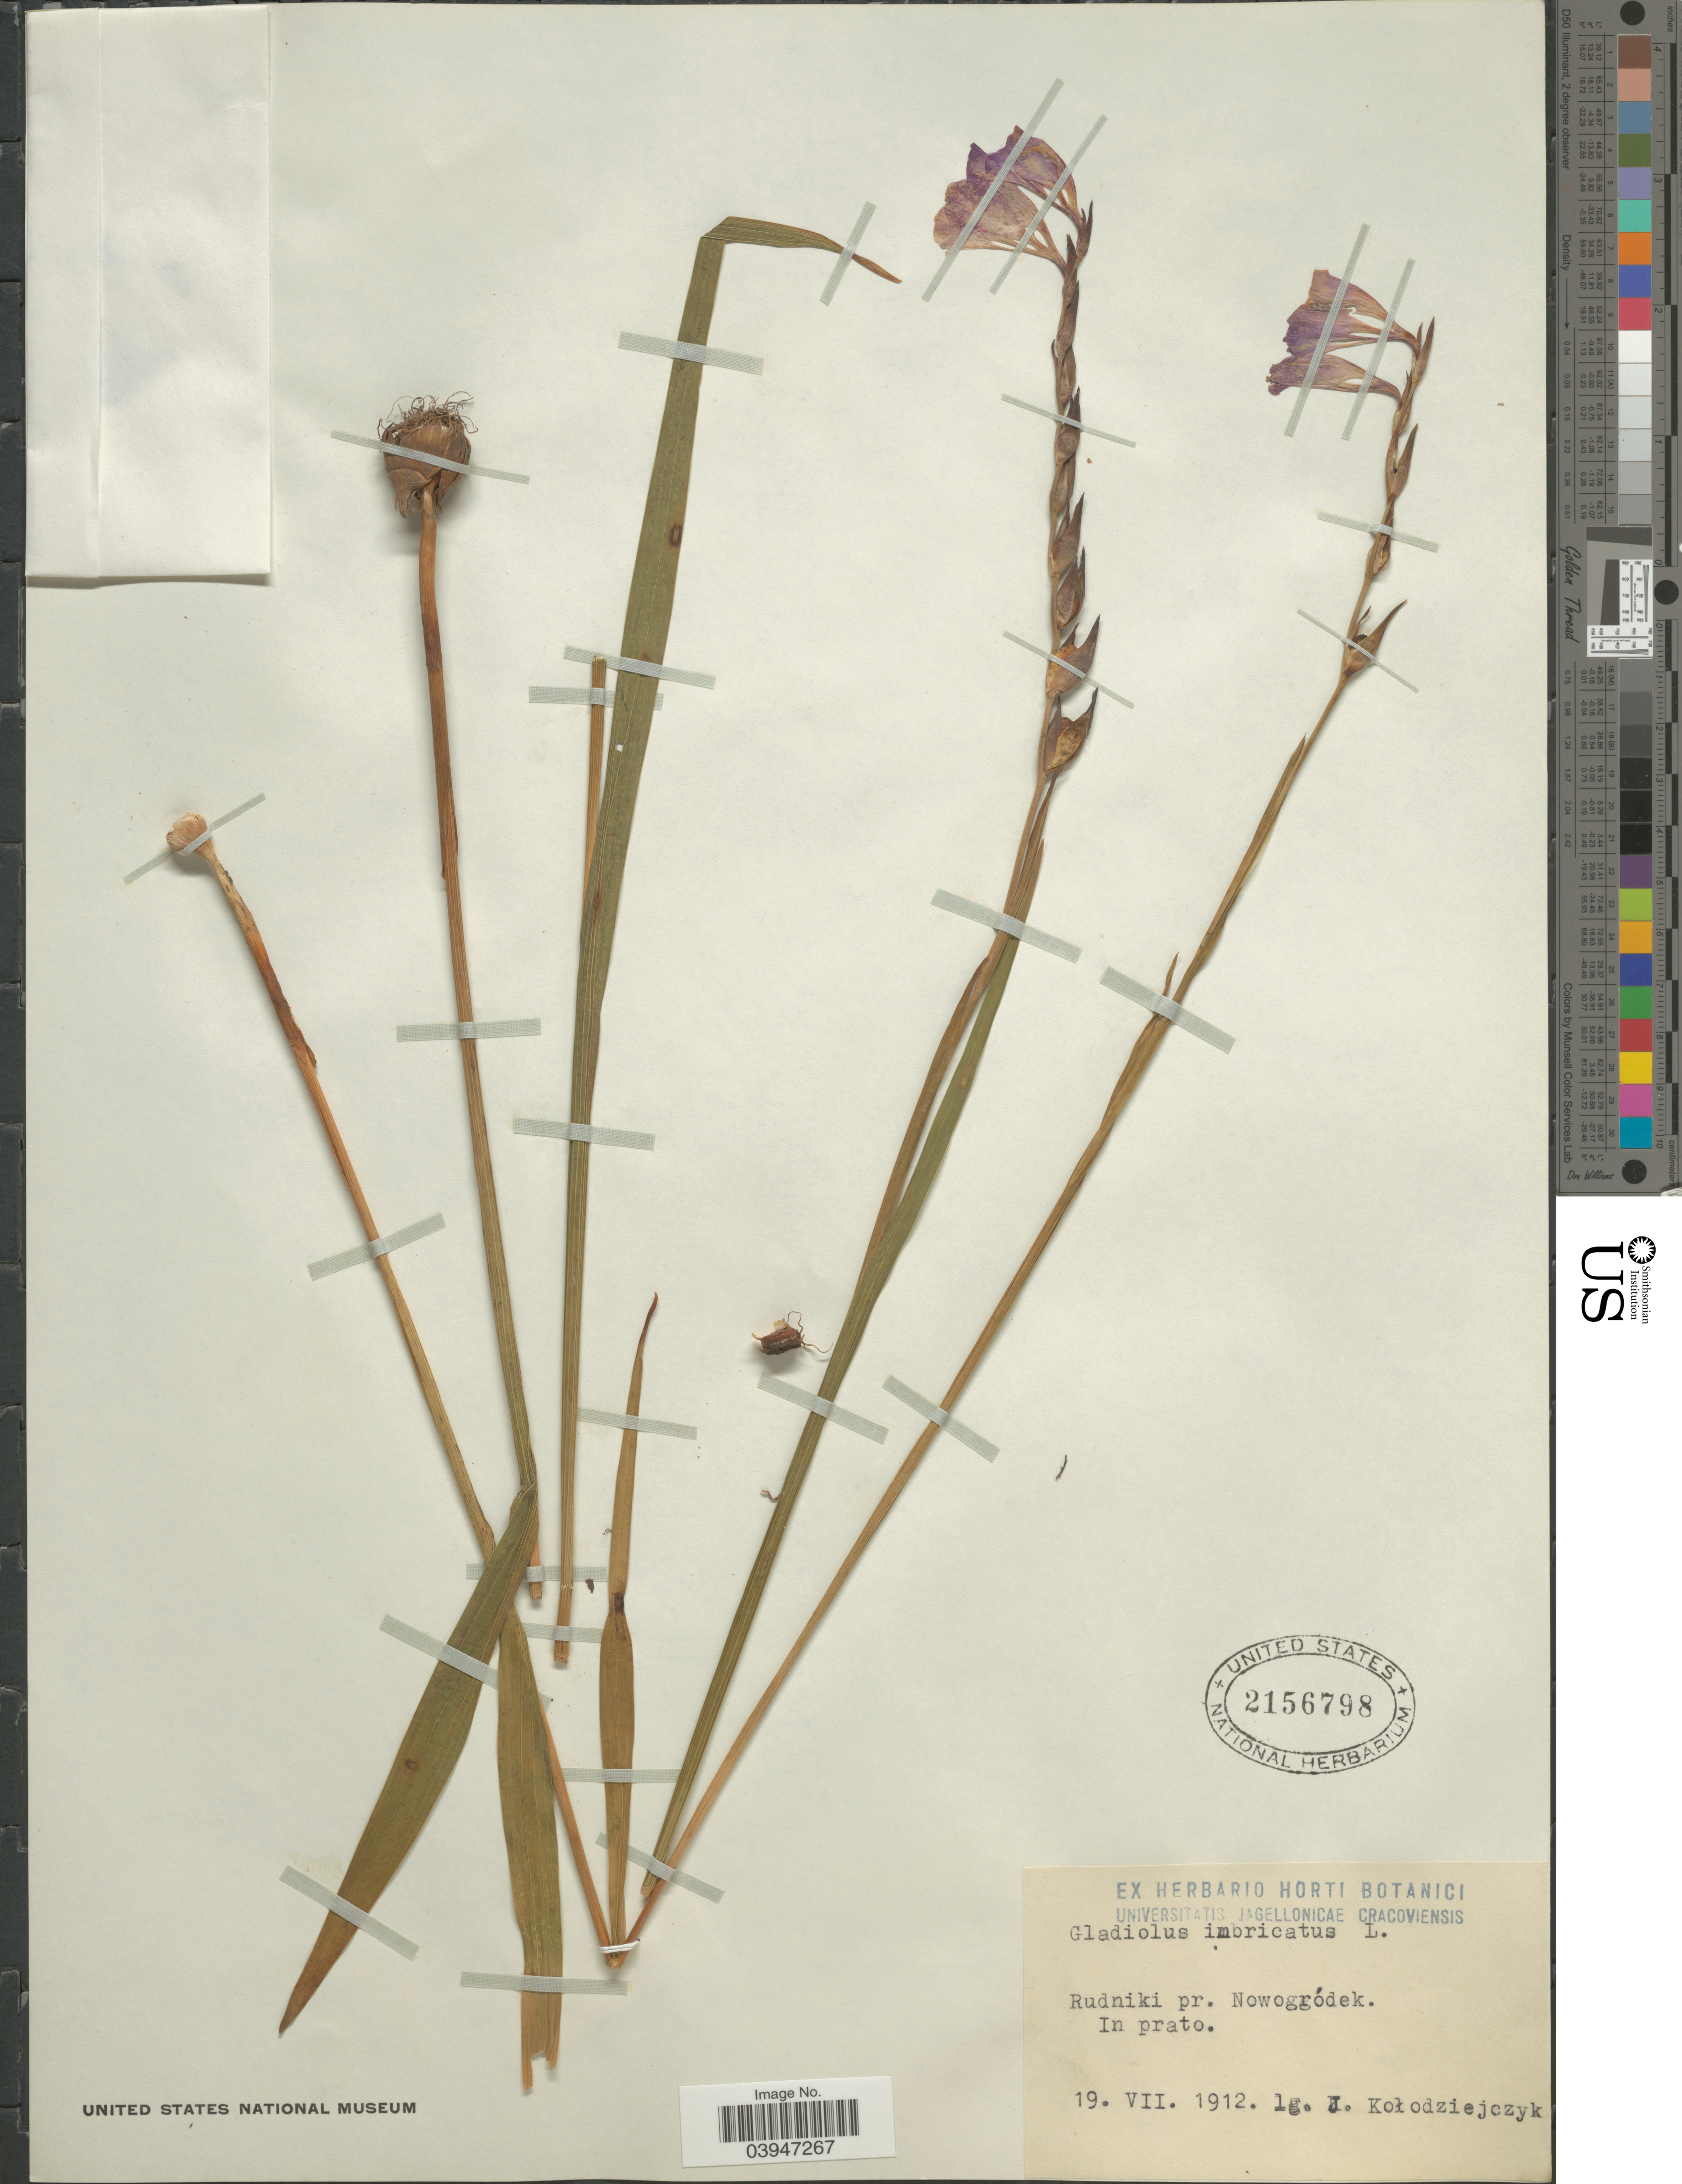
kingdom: Plantae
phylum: Tracheophyta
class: Liliopsida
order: Asparagales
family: Iridaceae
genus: Gladiolus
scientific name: Gladiolus imbricatus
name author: L.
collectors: J. Kolodziejczyk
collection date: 1912-07-19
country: Belarus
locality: Rudniki pr. Nowogródek. In prato.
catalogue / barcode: US 2156798